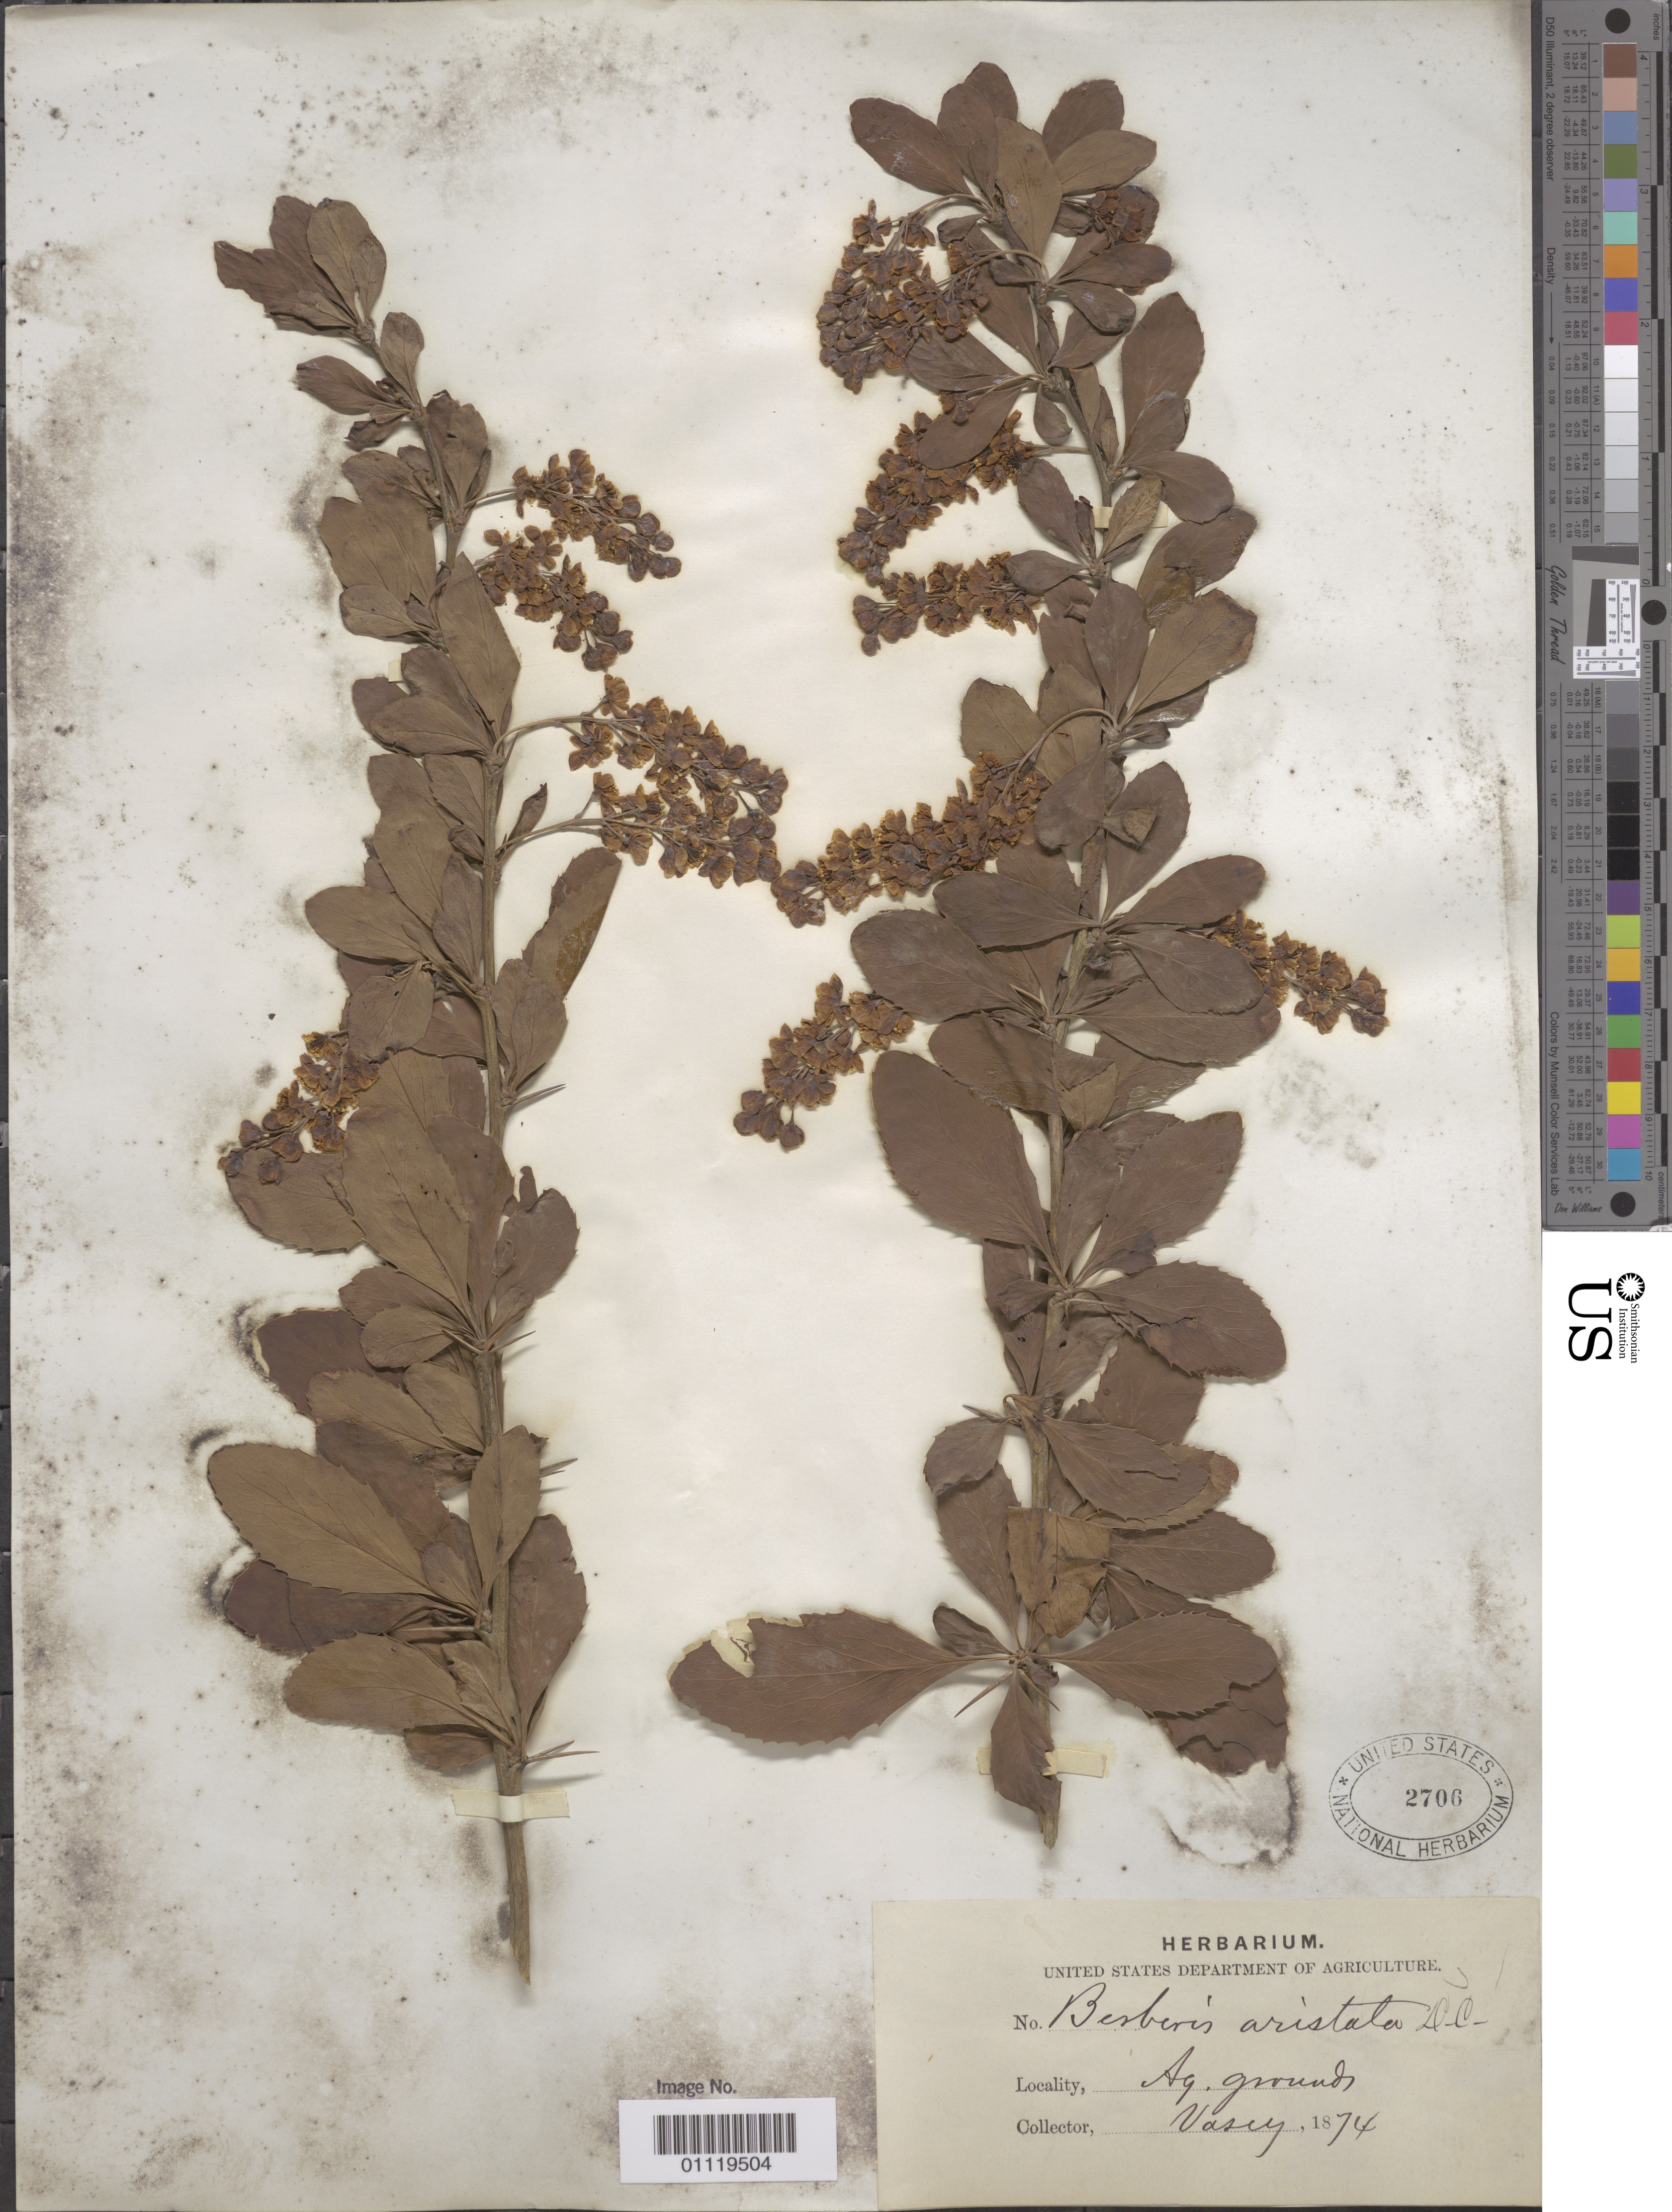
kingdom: Plantae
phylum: Tracheophyta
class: Magnoliopsida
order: Ranunculales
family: Berberidaceae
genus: Berberis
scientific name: Berberis aristata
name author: DC.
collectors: Vasey, --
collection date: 1874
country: United States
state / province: District of Columbia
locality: Agricultural ground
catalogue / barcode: US 2706